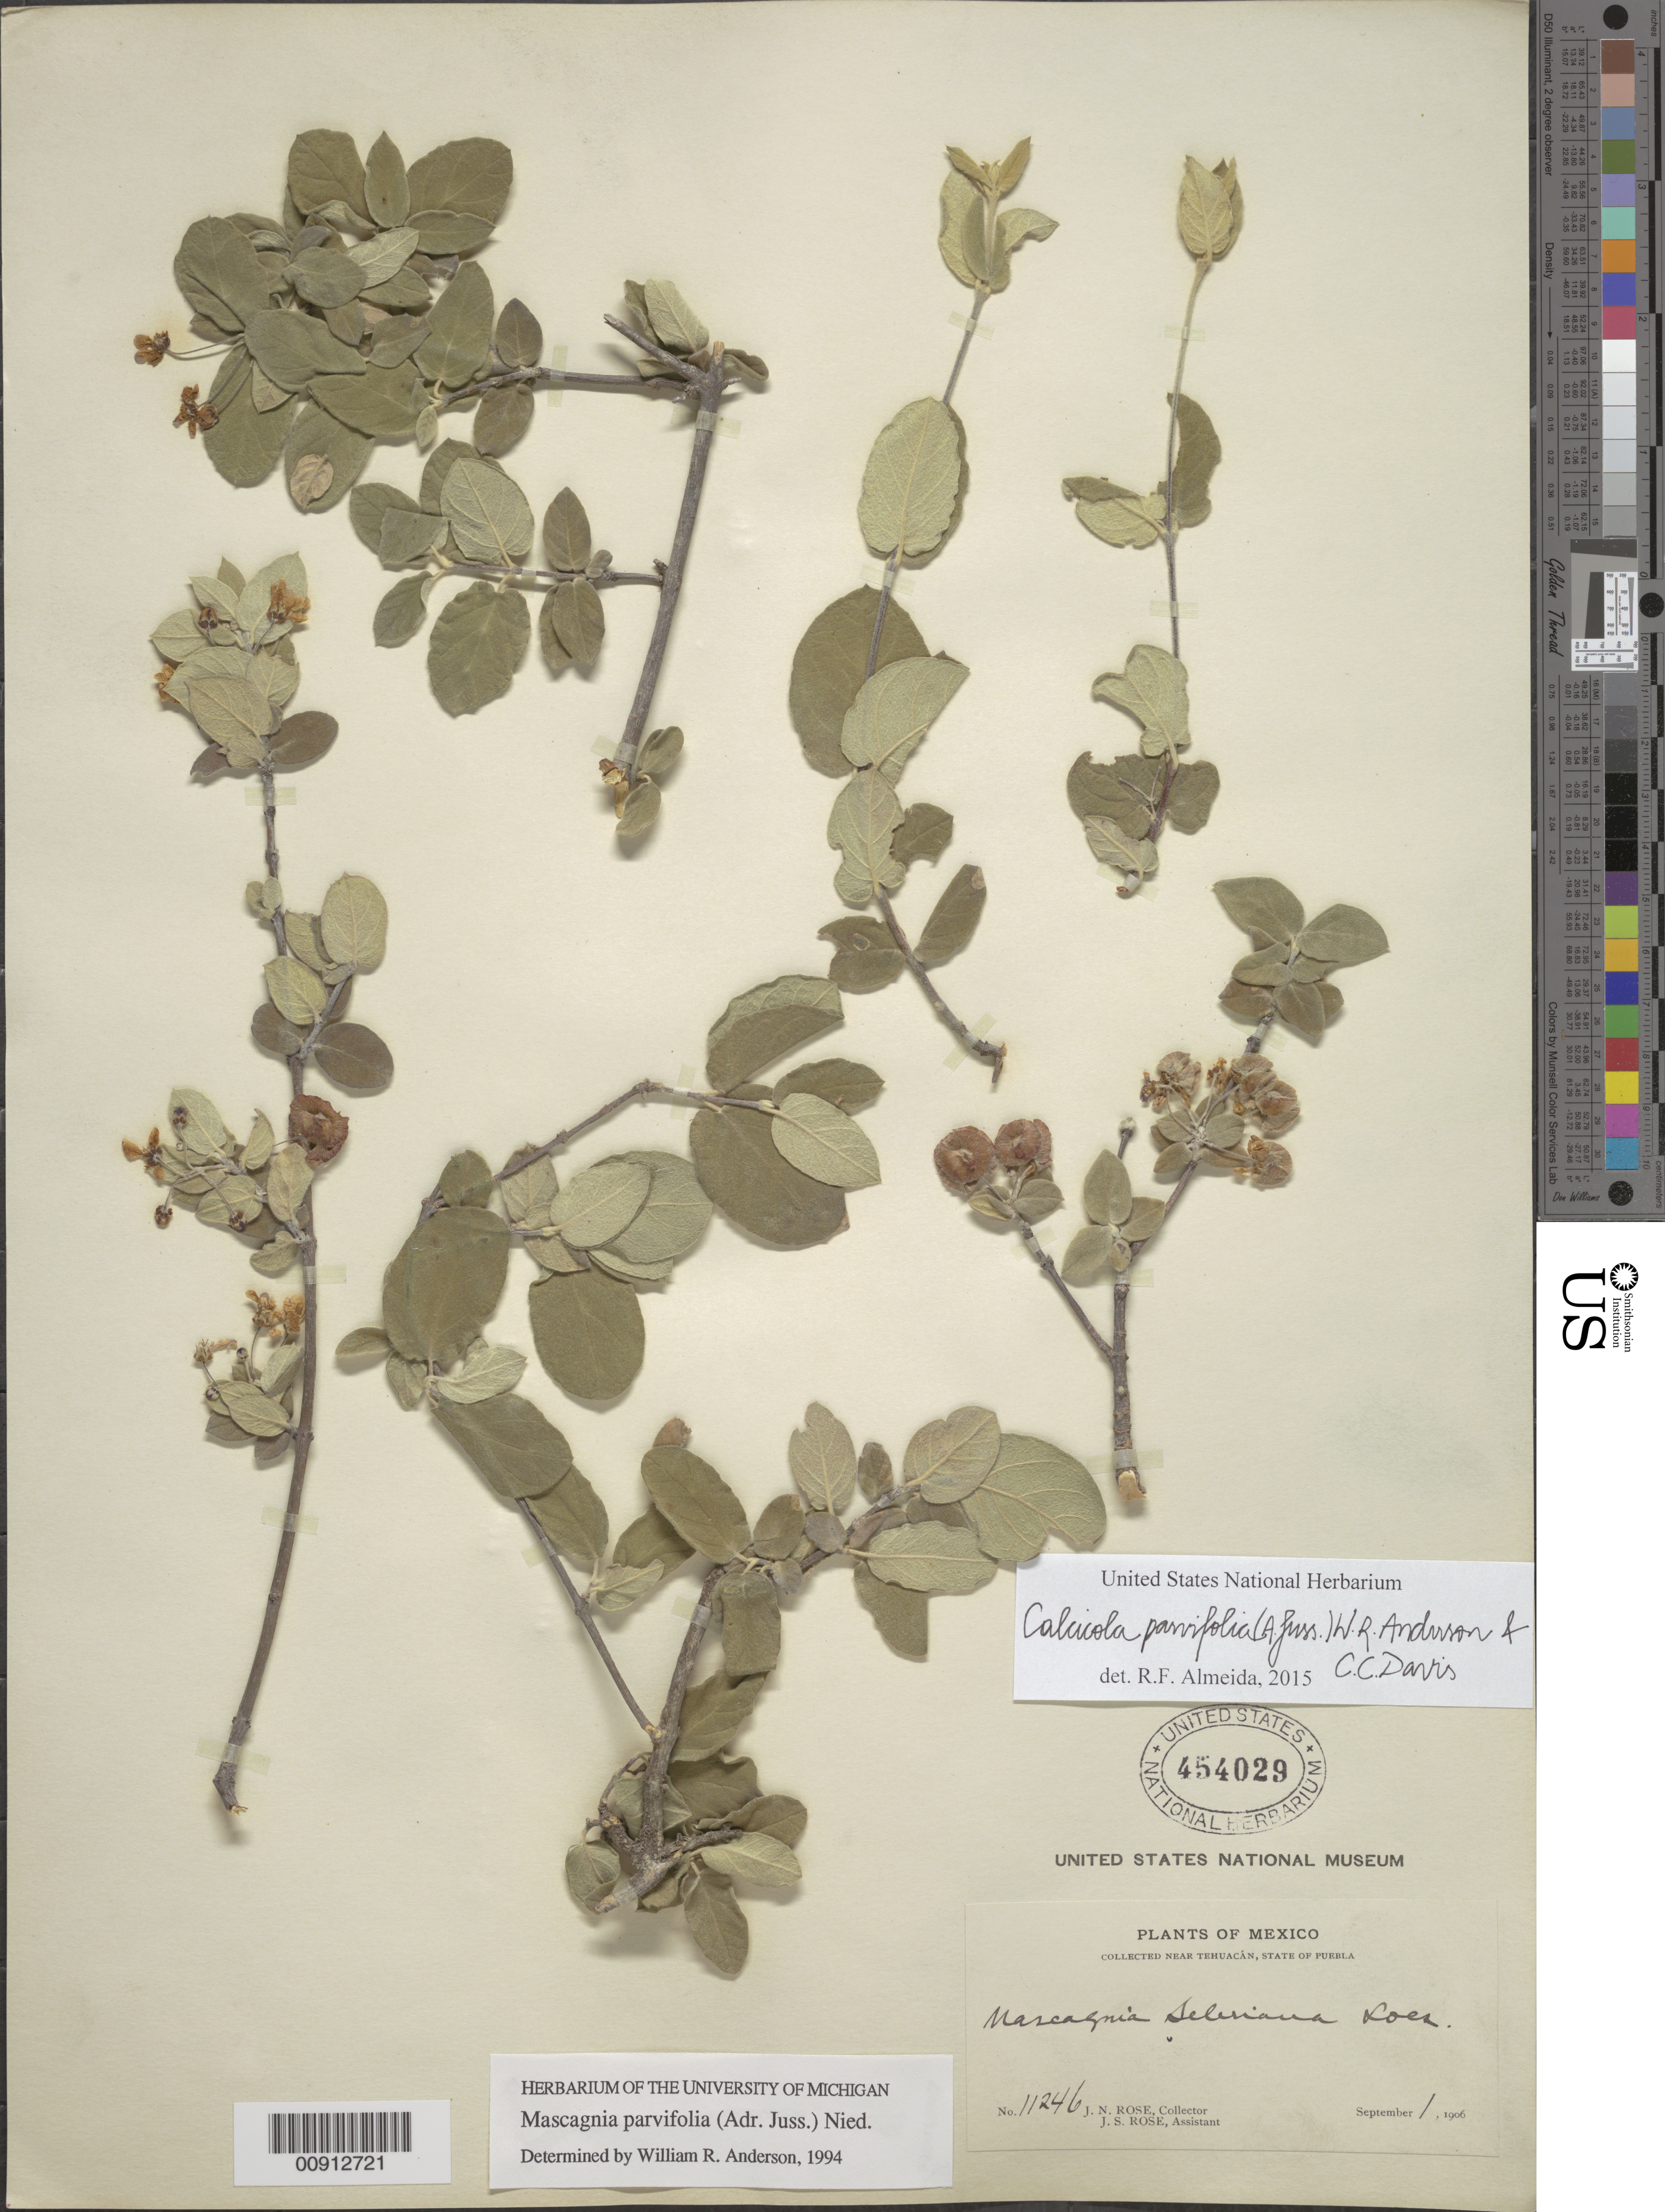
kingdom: Plantae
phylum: Tracheophyta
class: Magnoliopsida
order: Malpighiales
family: Malpighiaceae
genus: Calcicola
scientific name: Calcicola parvifolia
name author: (A. Juss.) W.R. Anderson & C. Davis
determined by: De Almeida, R. F., (HUEFS), Universidade Estadual de Feira de Santana (BRAZIL)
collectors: J. N. Rose & J. S. Rose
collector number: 11246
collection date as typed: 01 Sep 1906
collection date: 1906-09-01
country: Mexico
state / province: Puebla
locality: Near Tehuacán, State of Puebla.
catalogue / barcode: US 454029